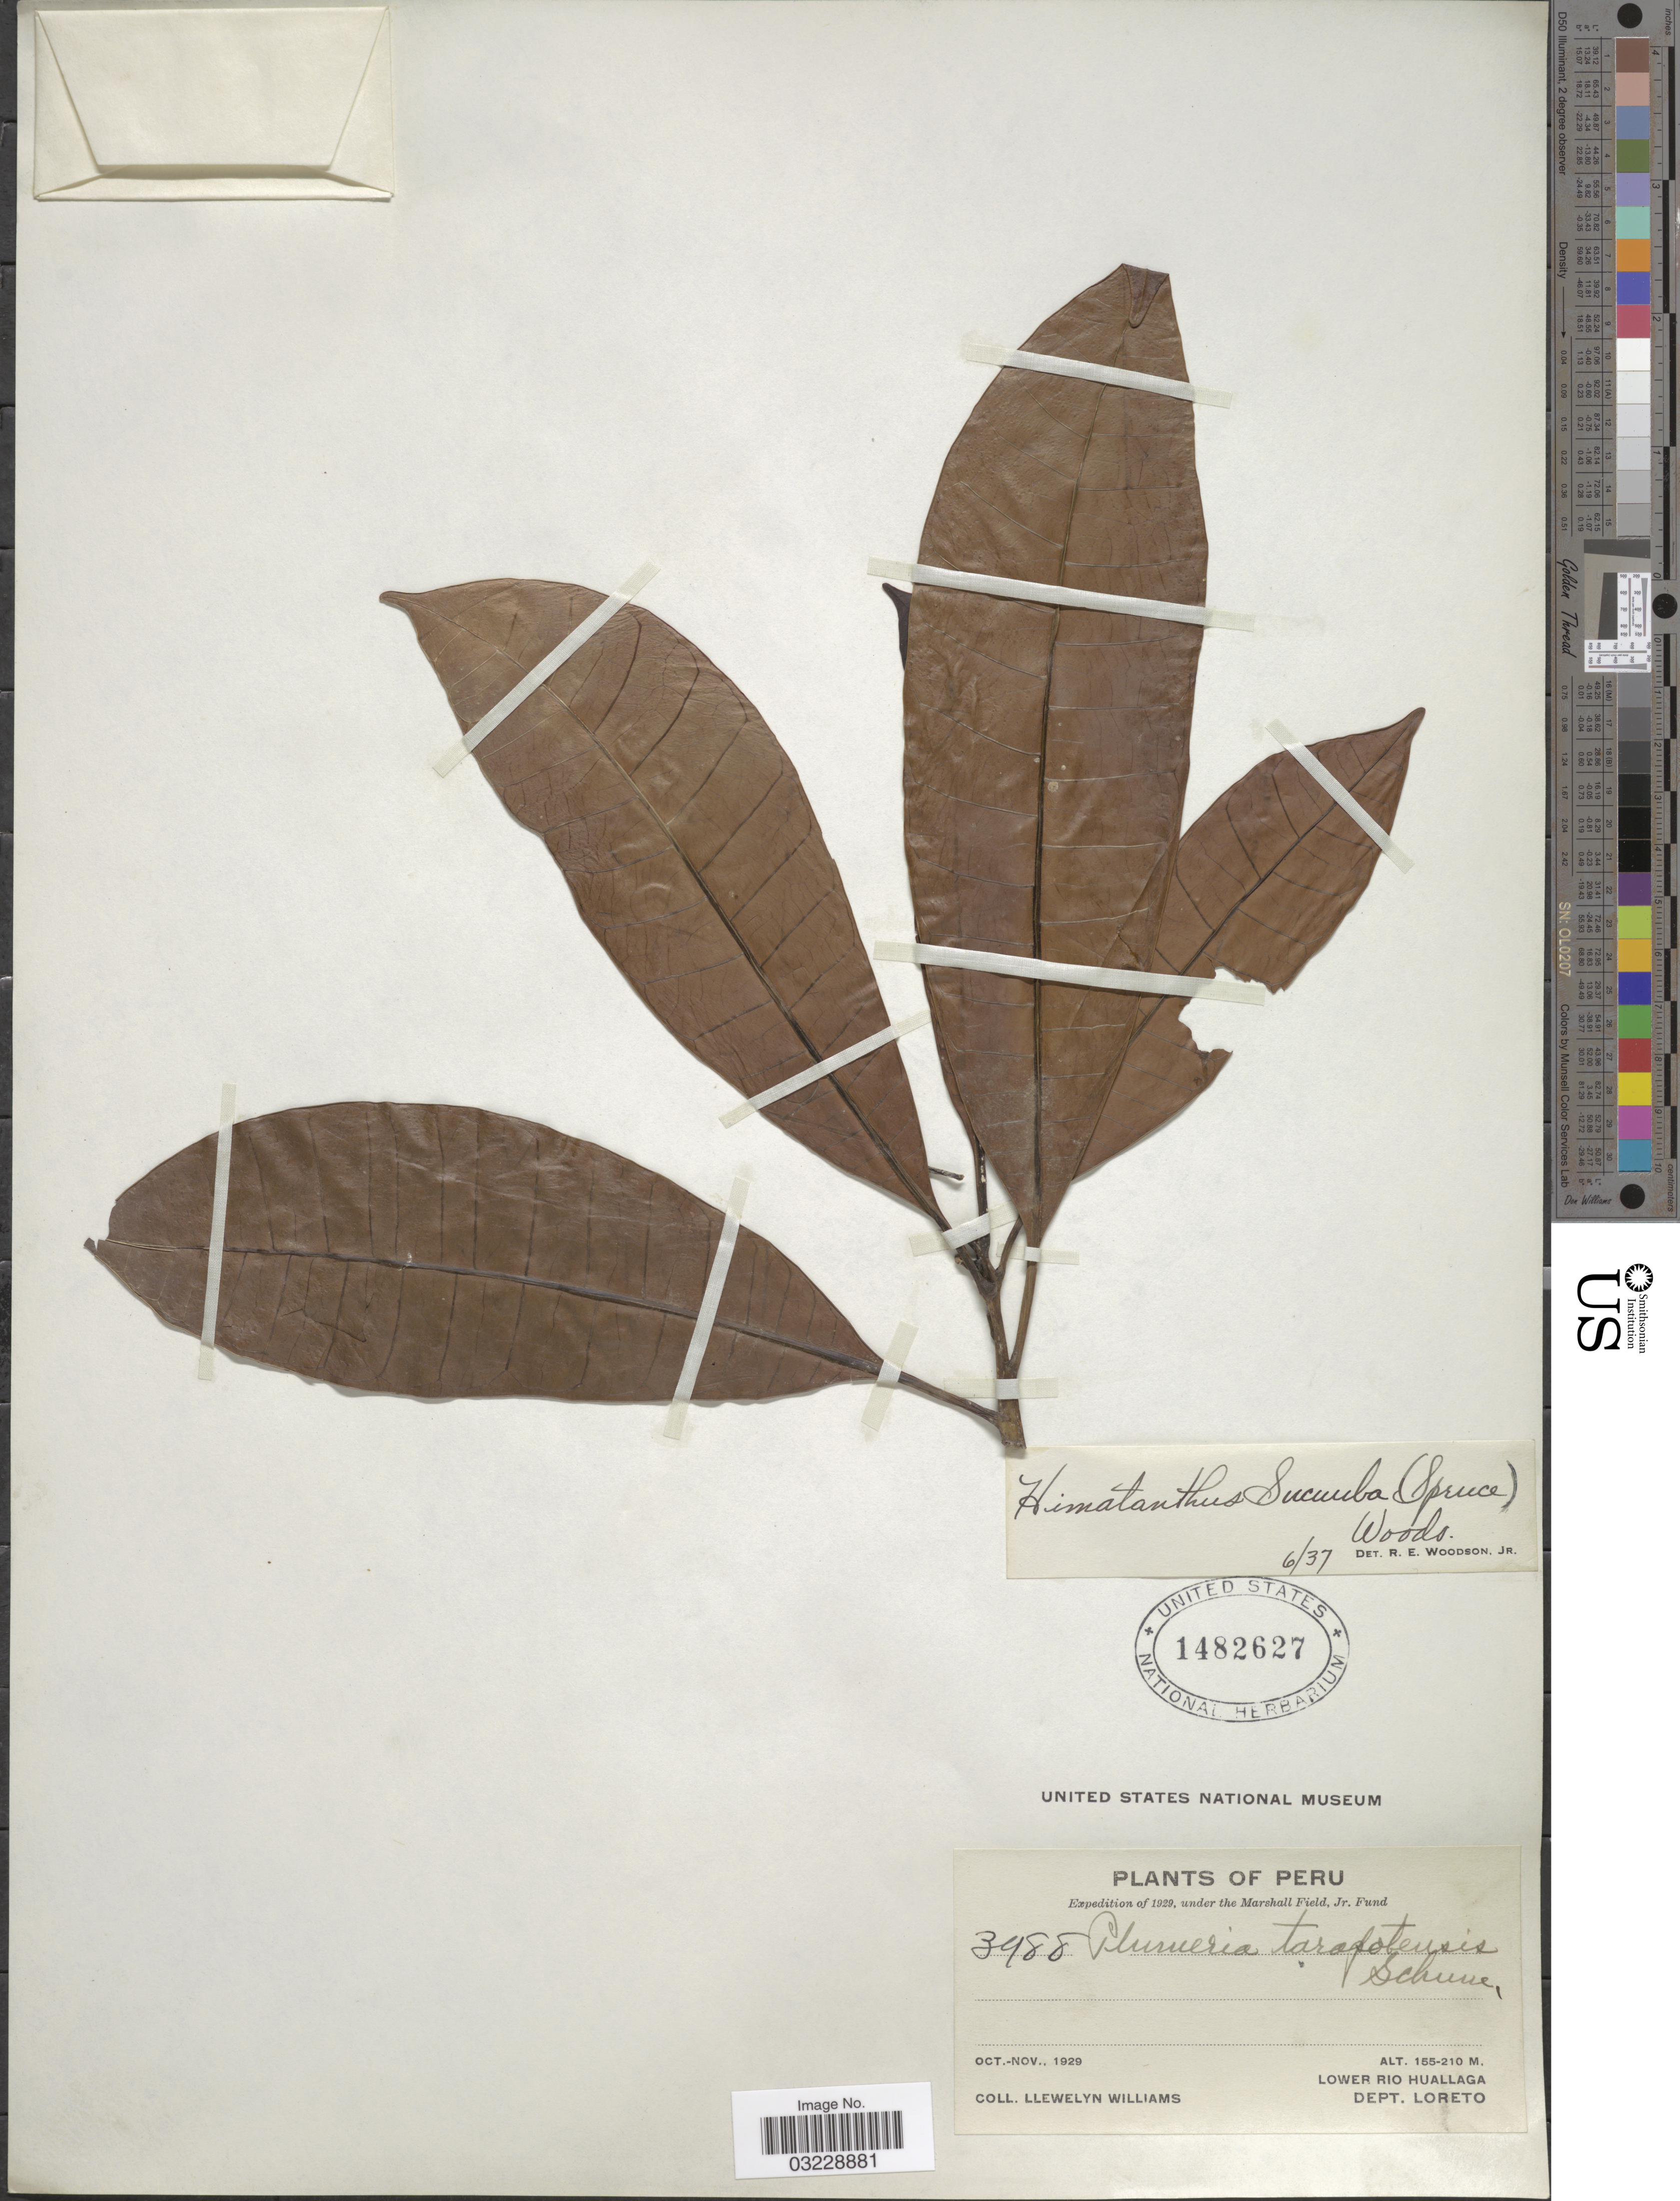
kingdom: Plantae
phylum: Tracheophyta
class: Magnoliopsida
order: Gentianales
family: Apocynaceae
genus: Himatanthus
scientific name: Himatanthus sucuuba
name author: (Spruce) Woodson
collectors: Ll. Williams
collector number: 3988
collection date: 1929-10/1929-11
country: Peru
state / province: Loreto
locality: Lower Rio Huallaga. Dept. Loreto.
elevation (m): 155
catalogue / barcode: US 1482627